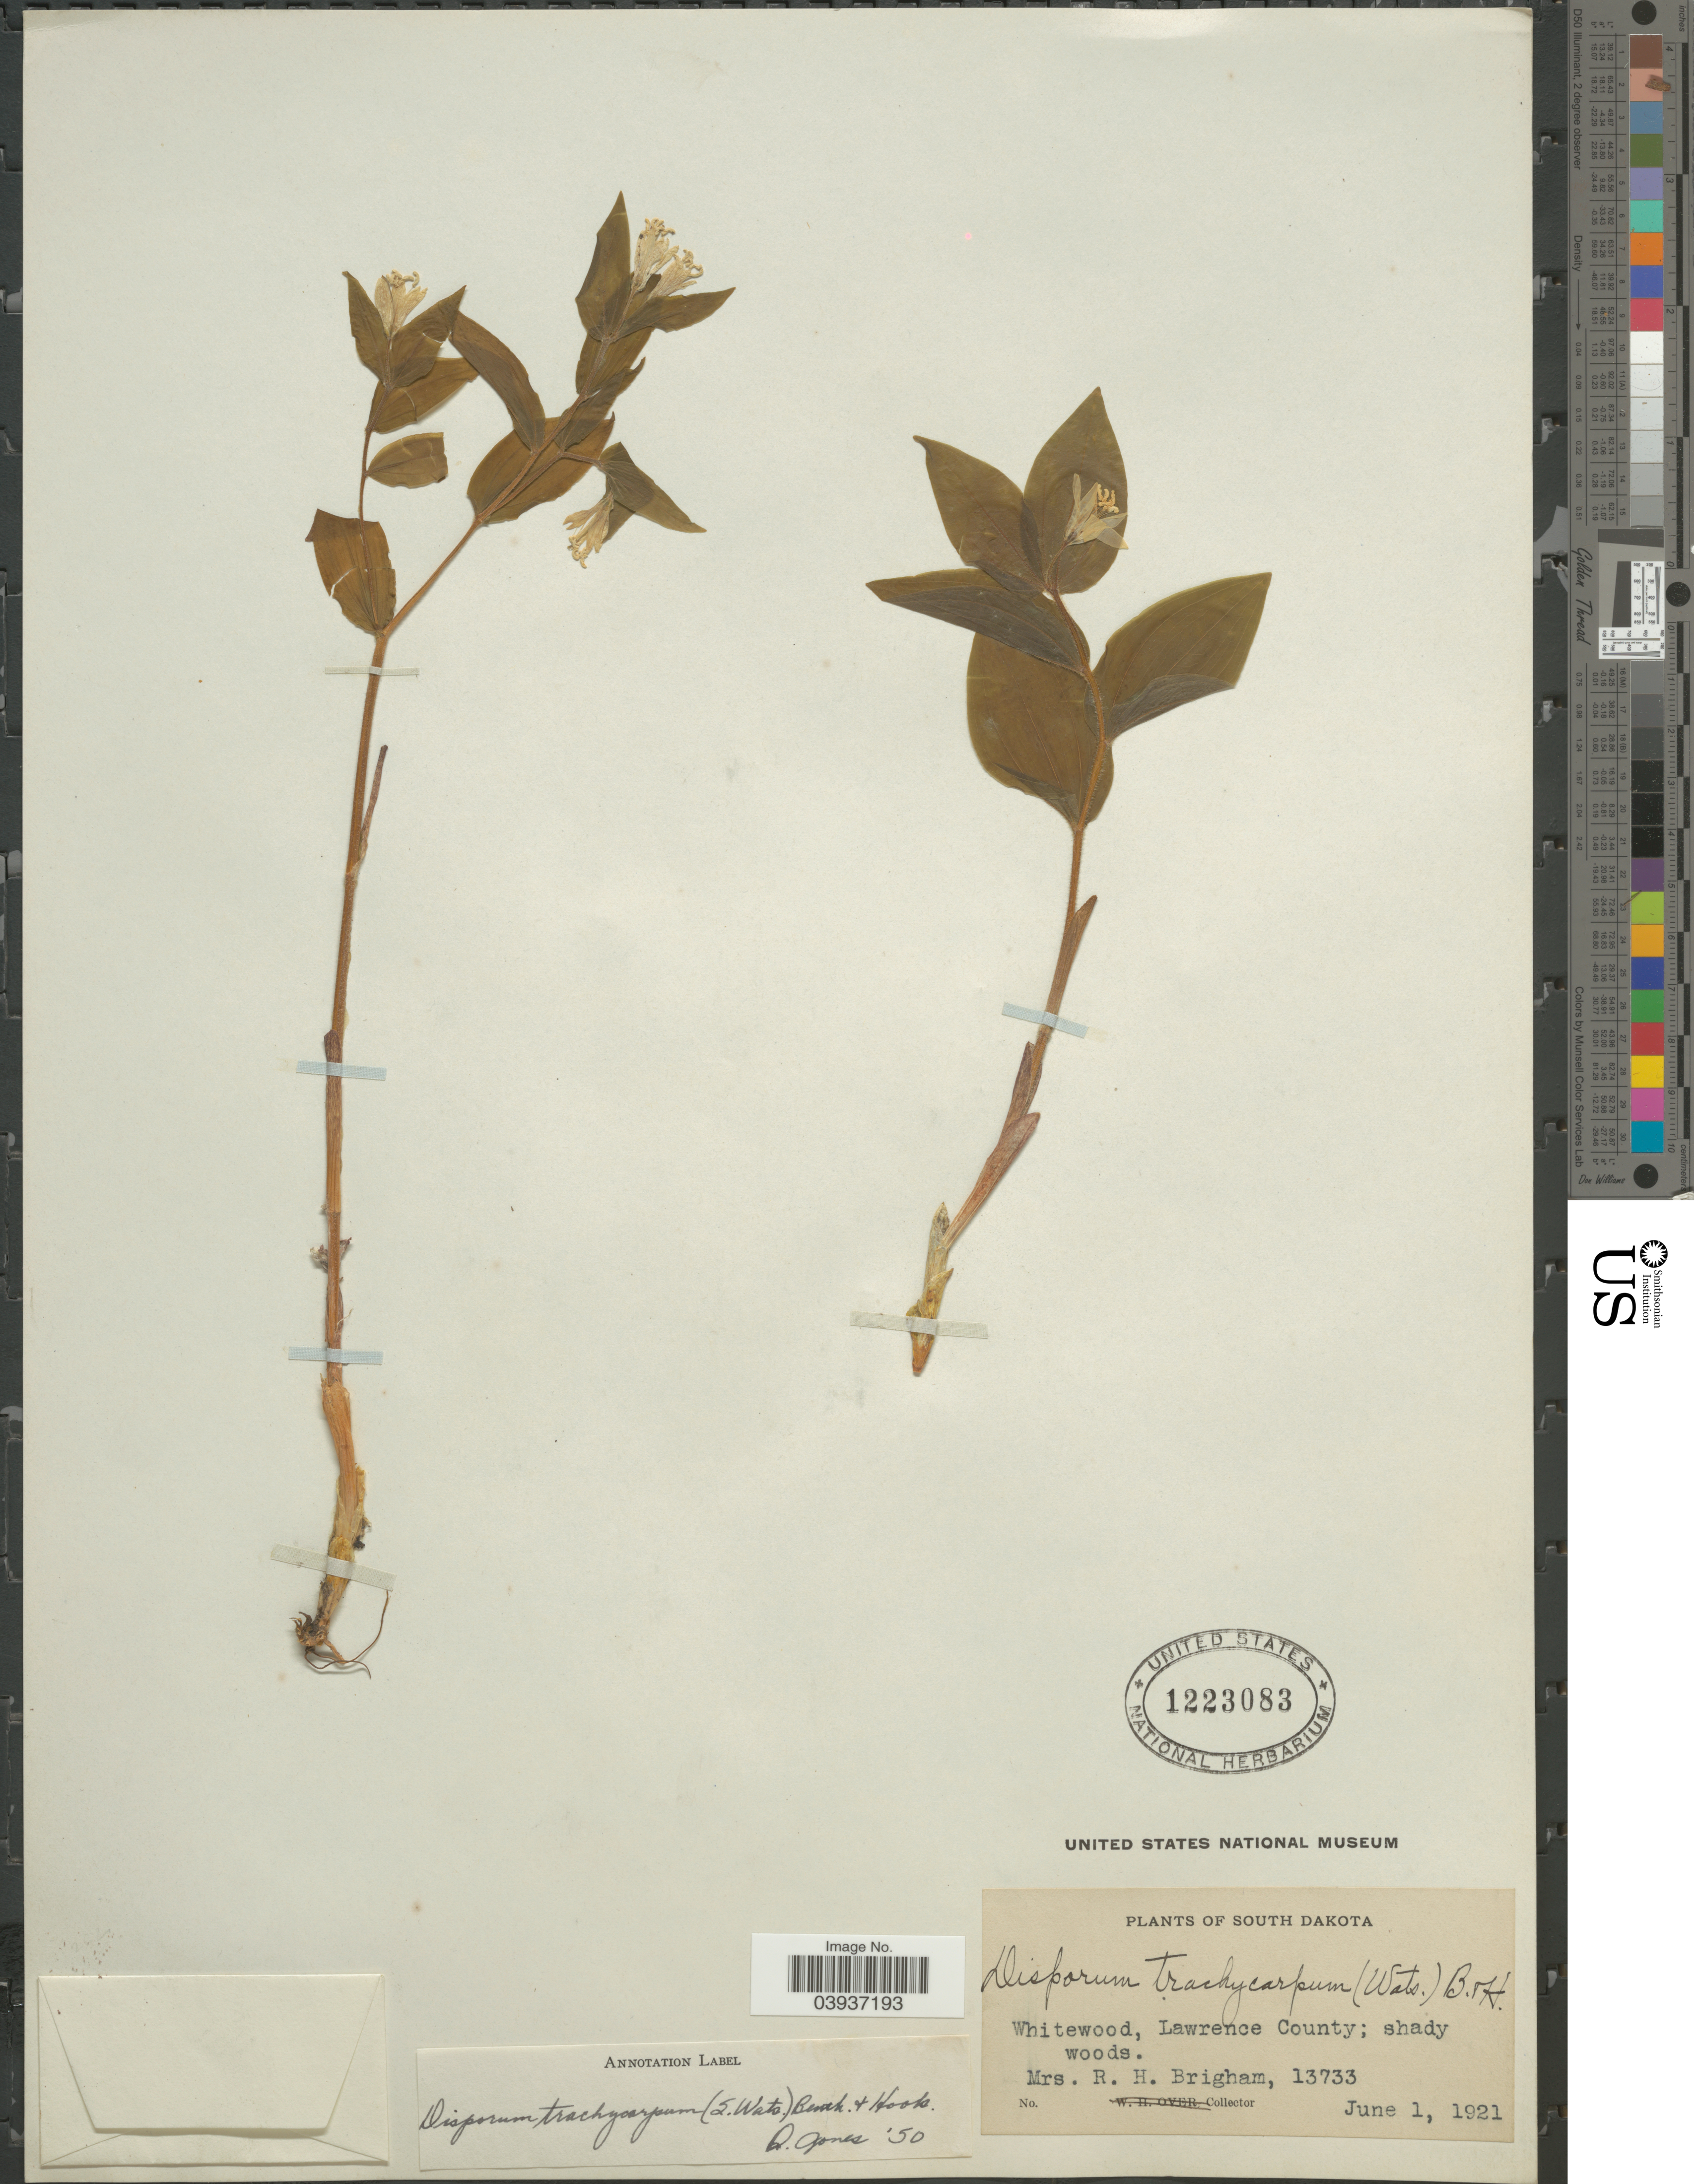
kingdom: Plantae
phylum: Tracheophyta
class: Liliopsida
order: Liliales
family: Colchicaceae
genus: Disporum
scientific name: Disporum trachycarpum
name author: (S. Watson) Benth. & Hook. f.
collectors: R. Brigham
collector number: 13733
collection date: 1921-06-01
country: United States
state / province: South Dakota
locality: Whitewood, Lawrence County.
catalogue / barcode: US 1223083